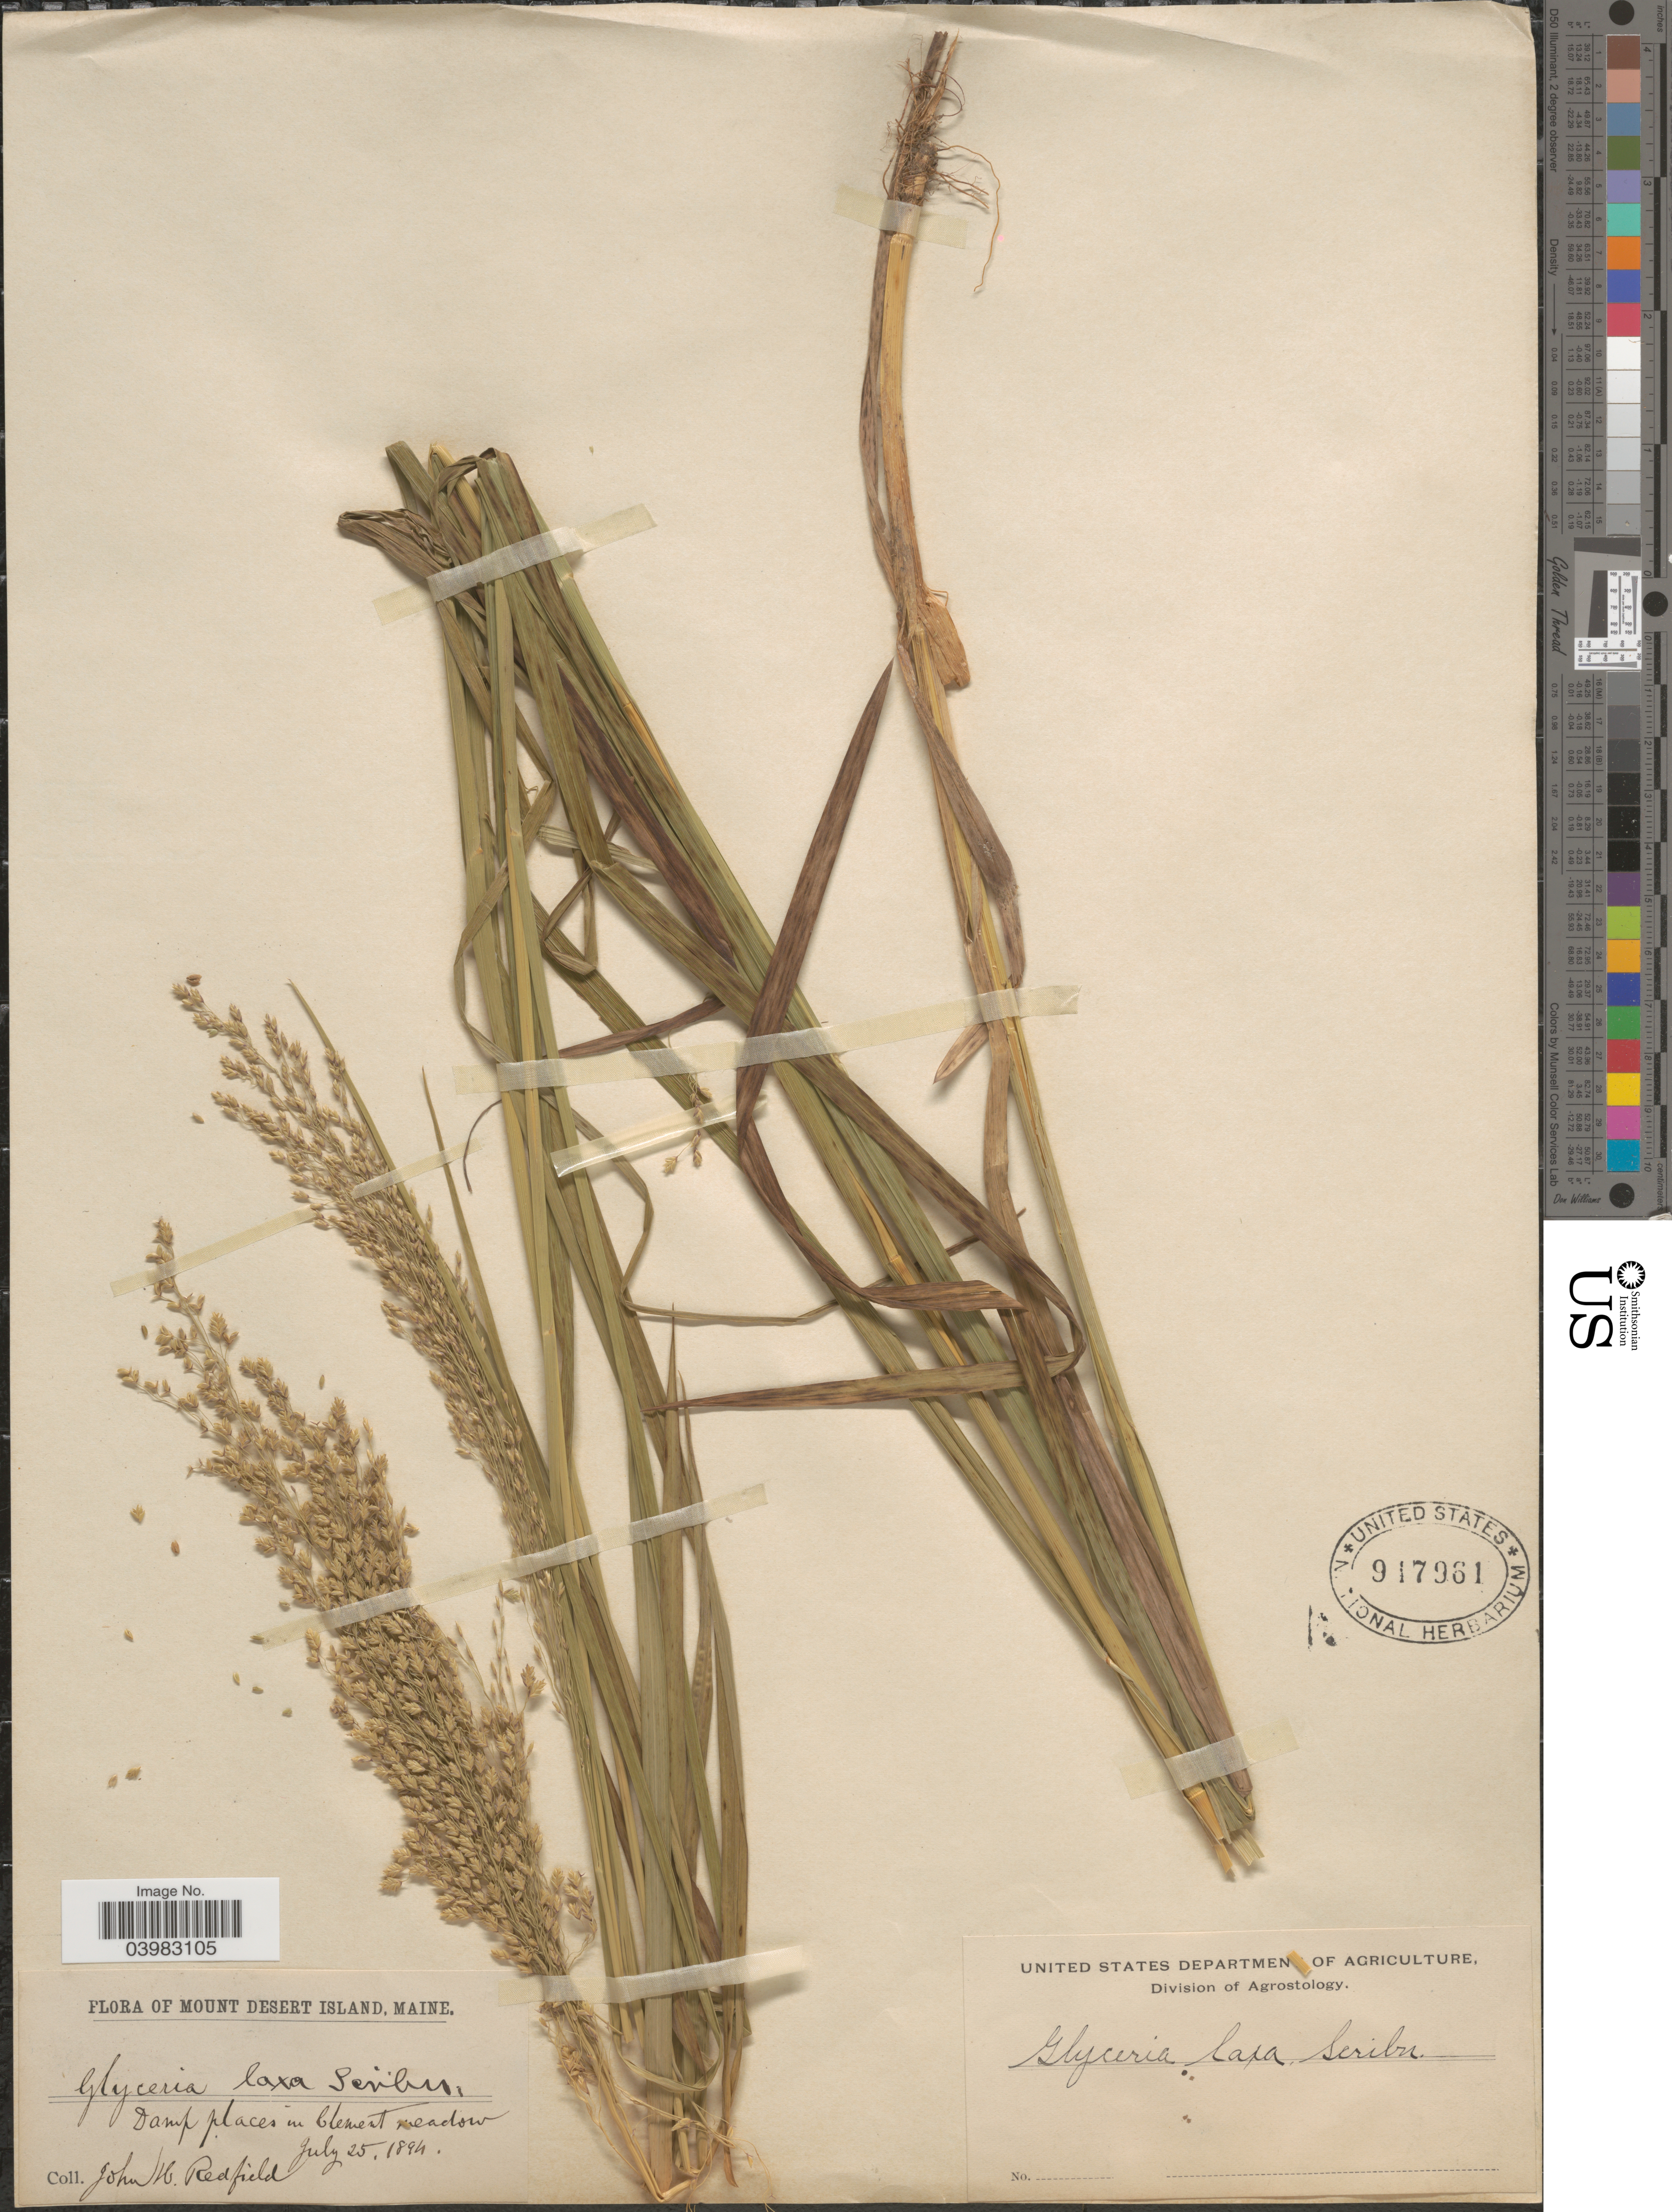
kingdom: Plantae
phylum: Tracheophyta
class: Liliopsida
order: Poales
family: Poaceae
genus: Glyceria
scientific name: Glyceria canadensis var. laxa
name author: (Scribn.) Hitchc.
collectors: J. Redfield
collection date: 1894-07-25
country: United States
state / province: Maine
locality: Mount Desert Island. Damp places in Clement meadow.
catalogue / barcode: US 917961